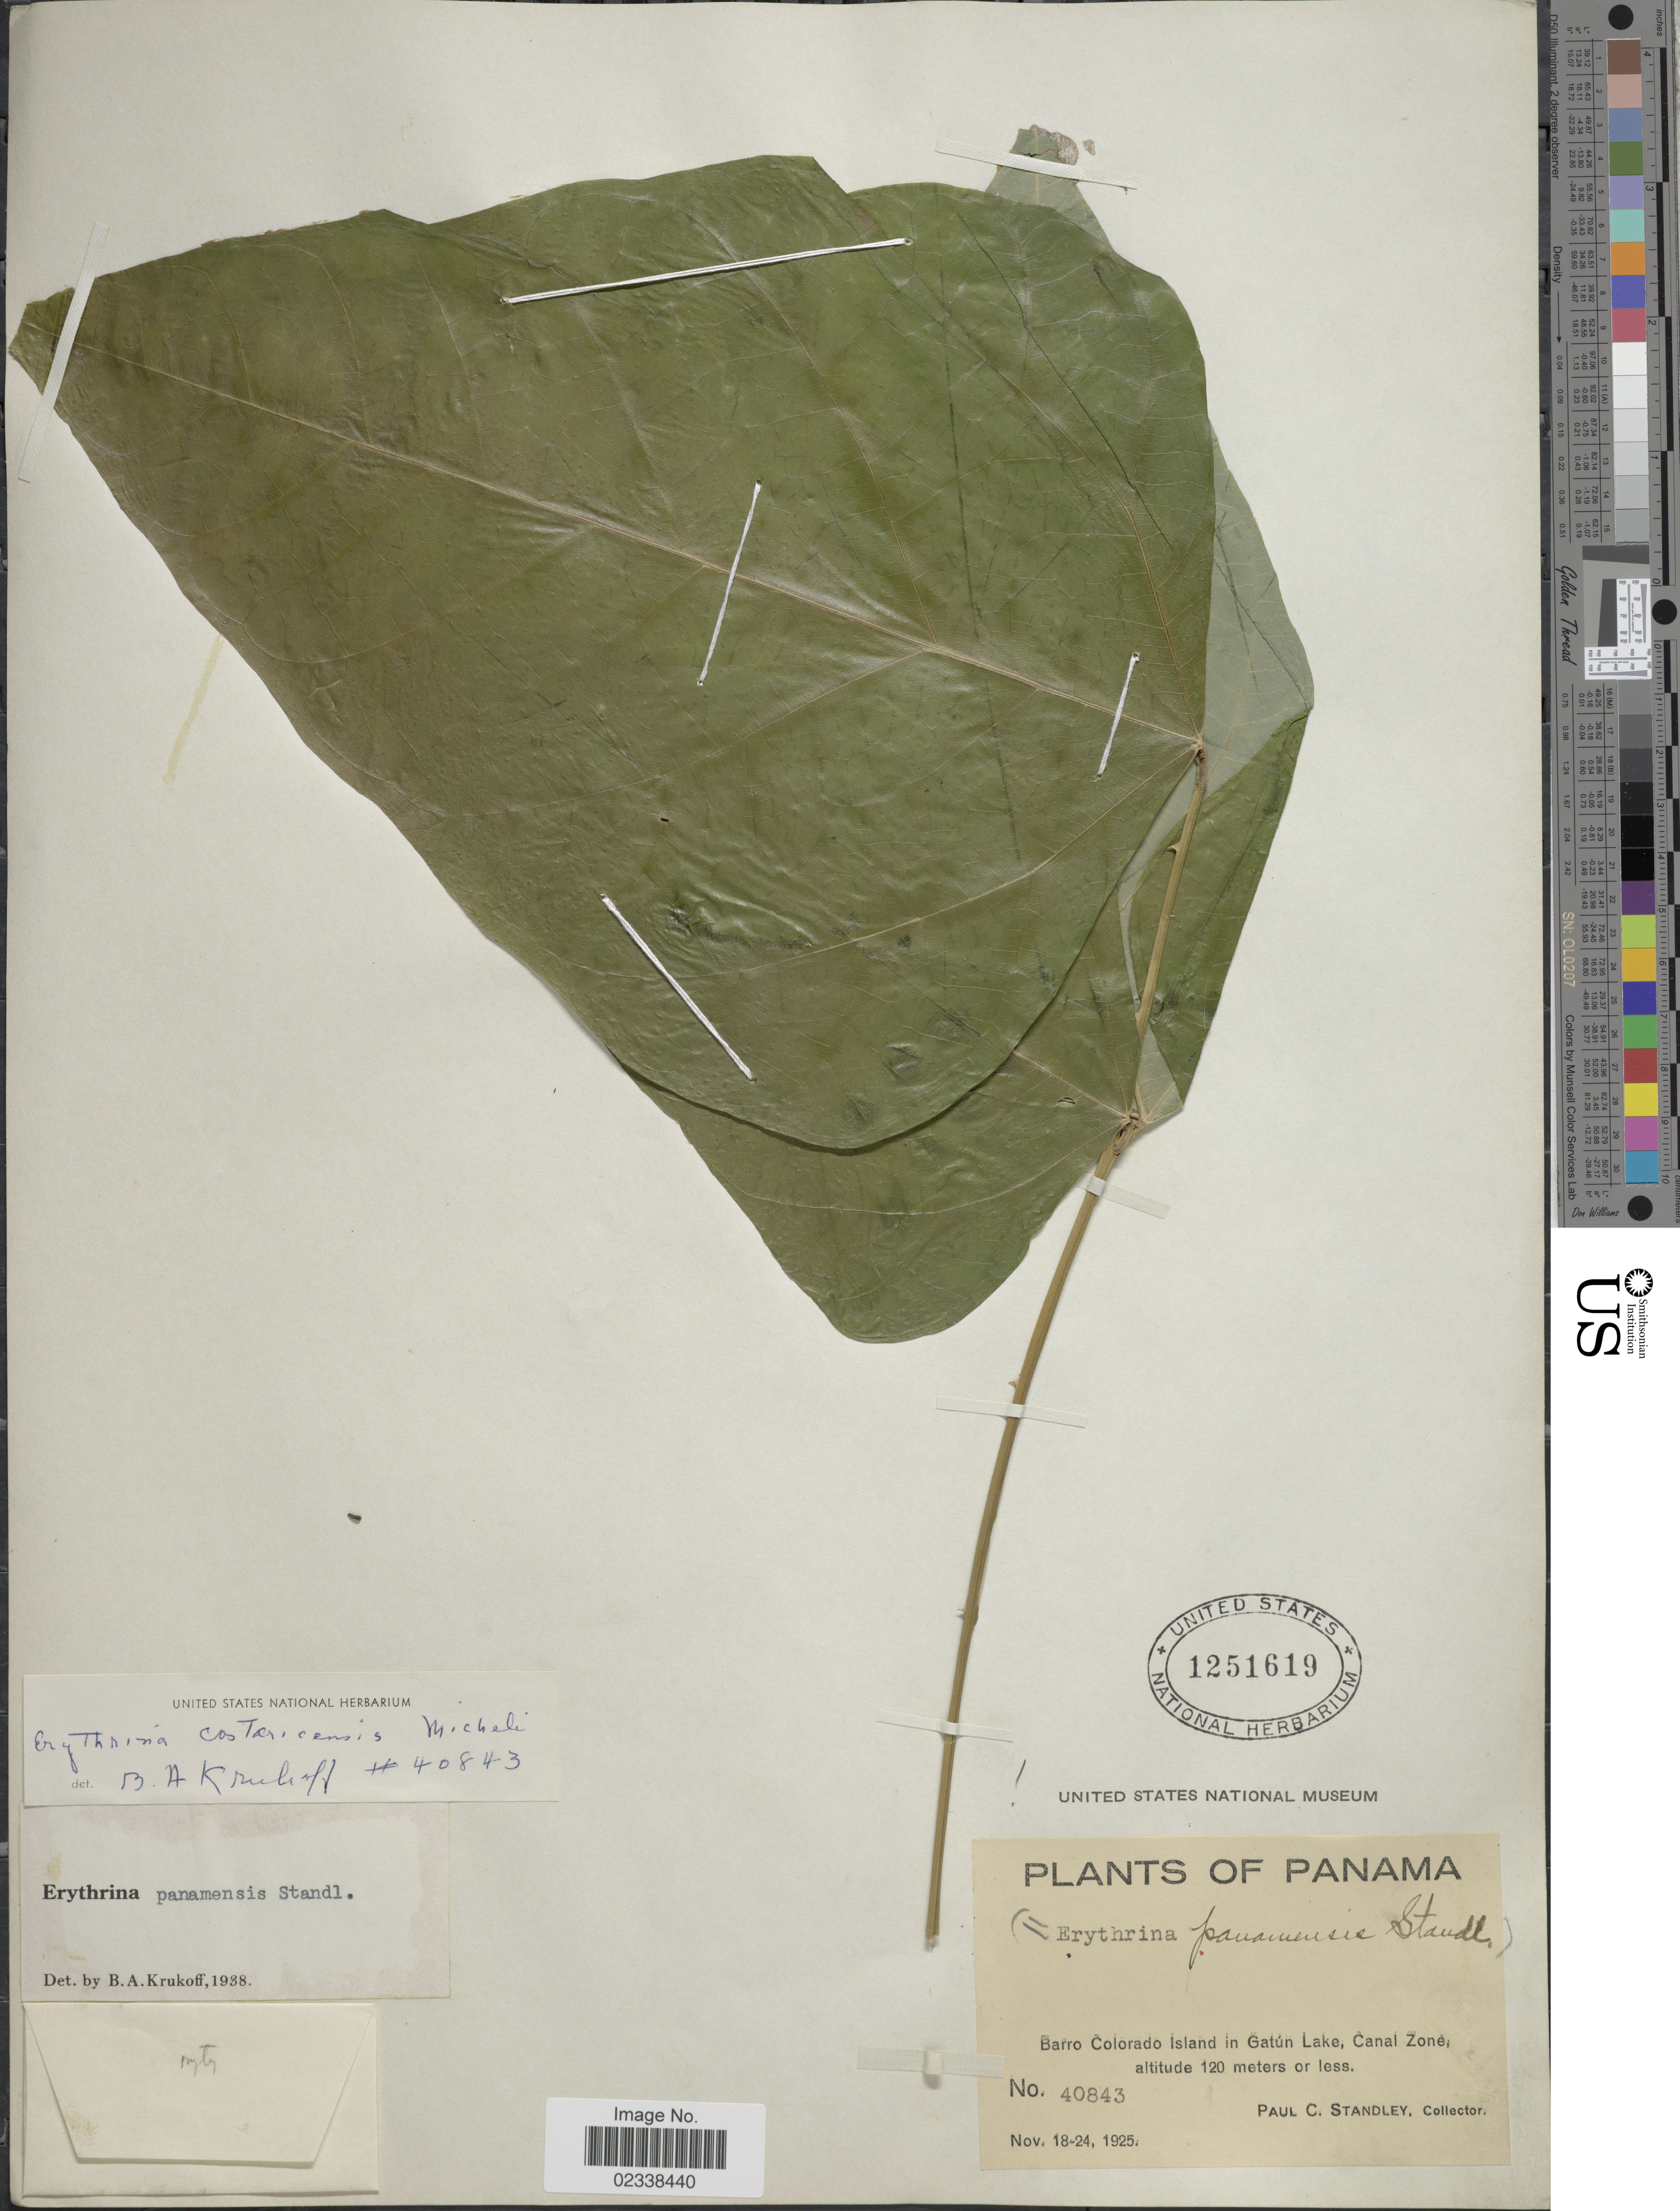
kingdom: Plantae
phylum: Tracheophyta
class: Magnoliopsida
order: Fabales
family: Fabaceae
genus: Erythrina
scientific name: Erythrina costaricensis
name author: Micheli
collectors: P. C. Standley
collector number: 40843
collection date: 1925-11-18/1925-11-24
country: Panama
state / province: Panamá Oeste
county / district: Canal Zone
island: Barro Colorado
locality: Barro Colorado Island in Gatun Lake, Canal Zone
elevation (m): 120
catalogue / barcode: US 1251619